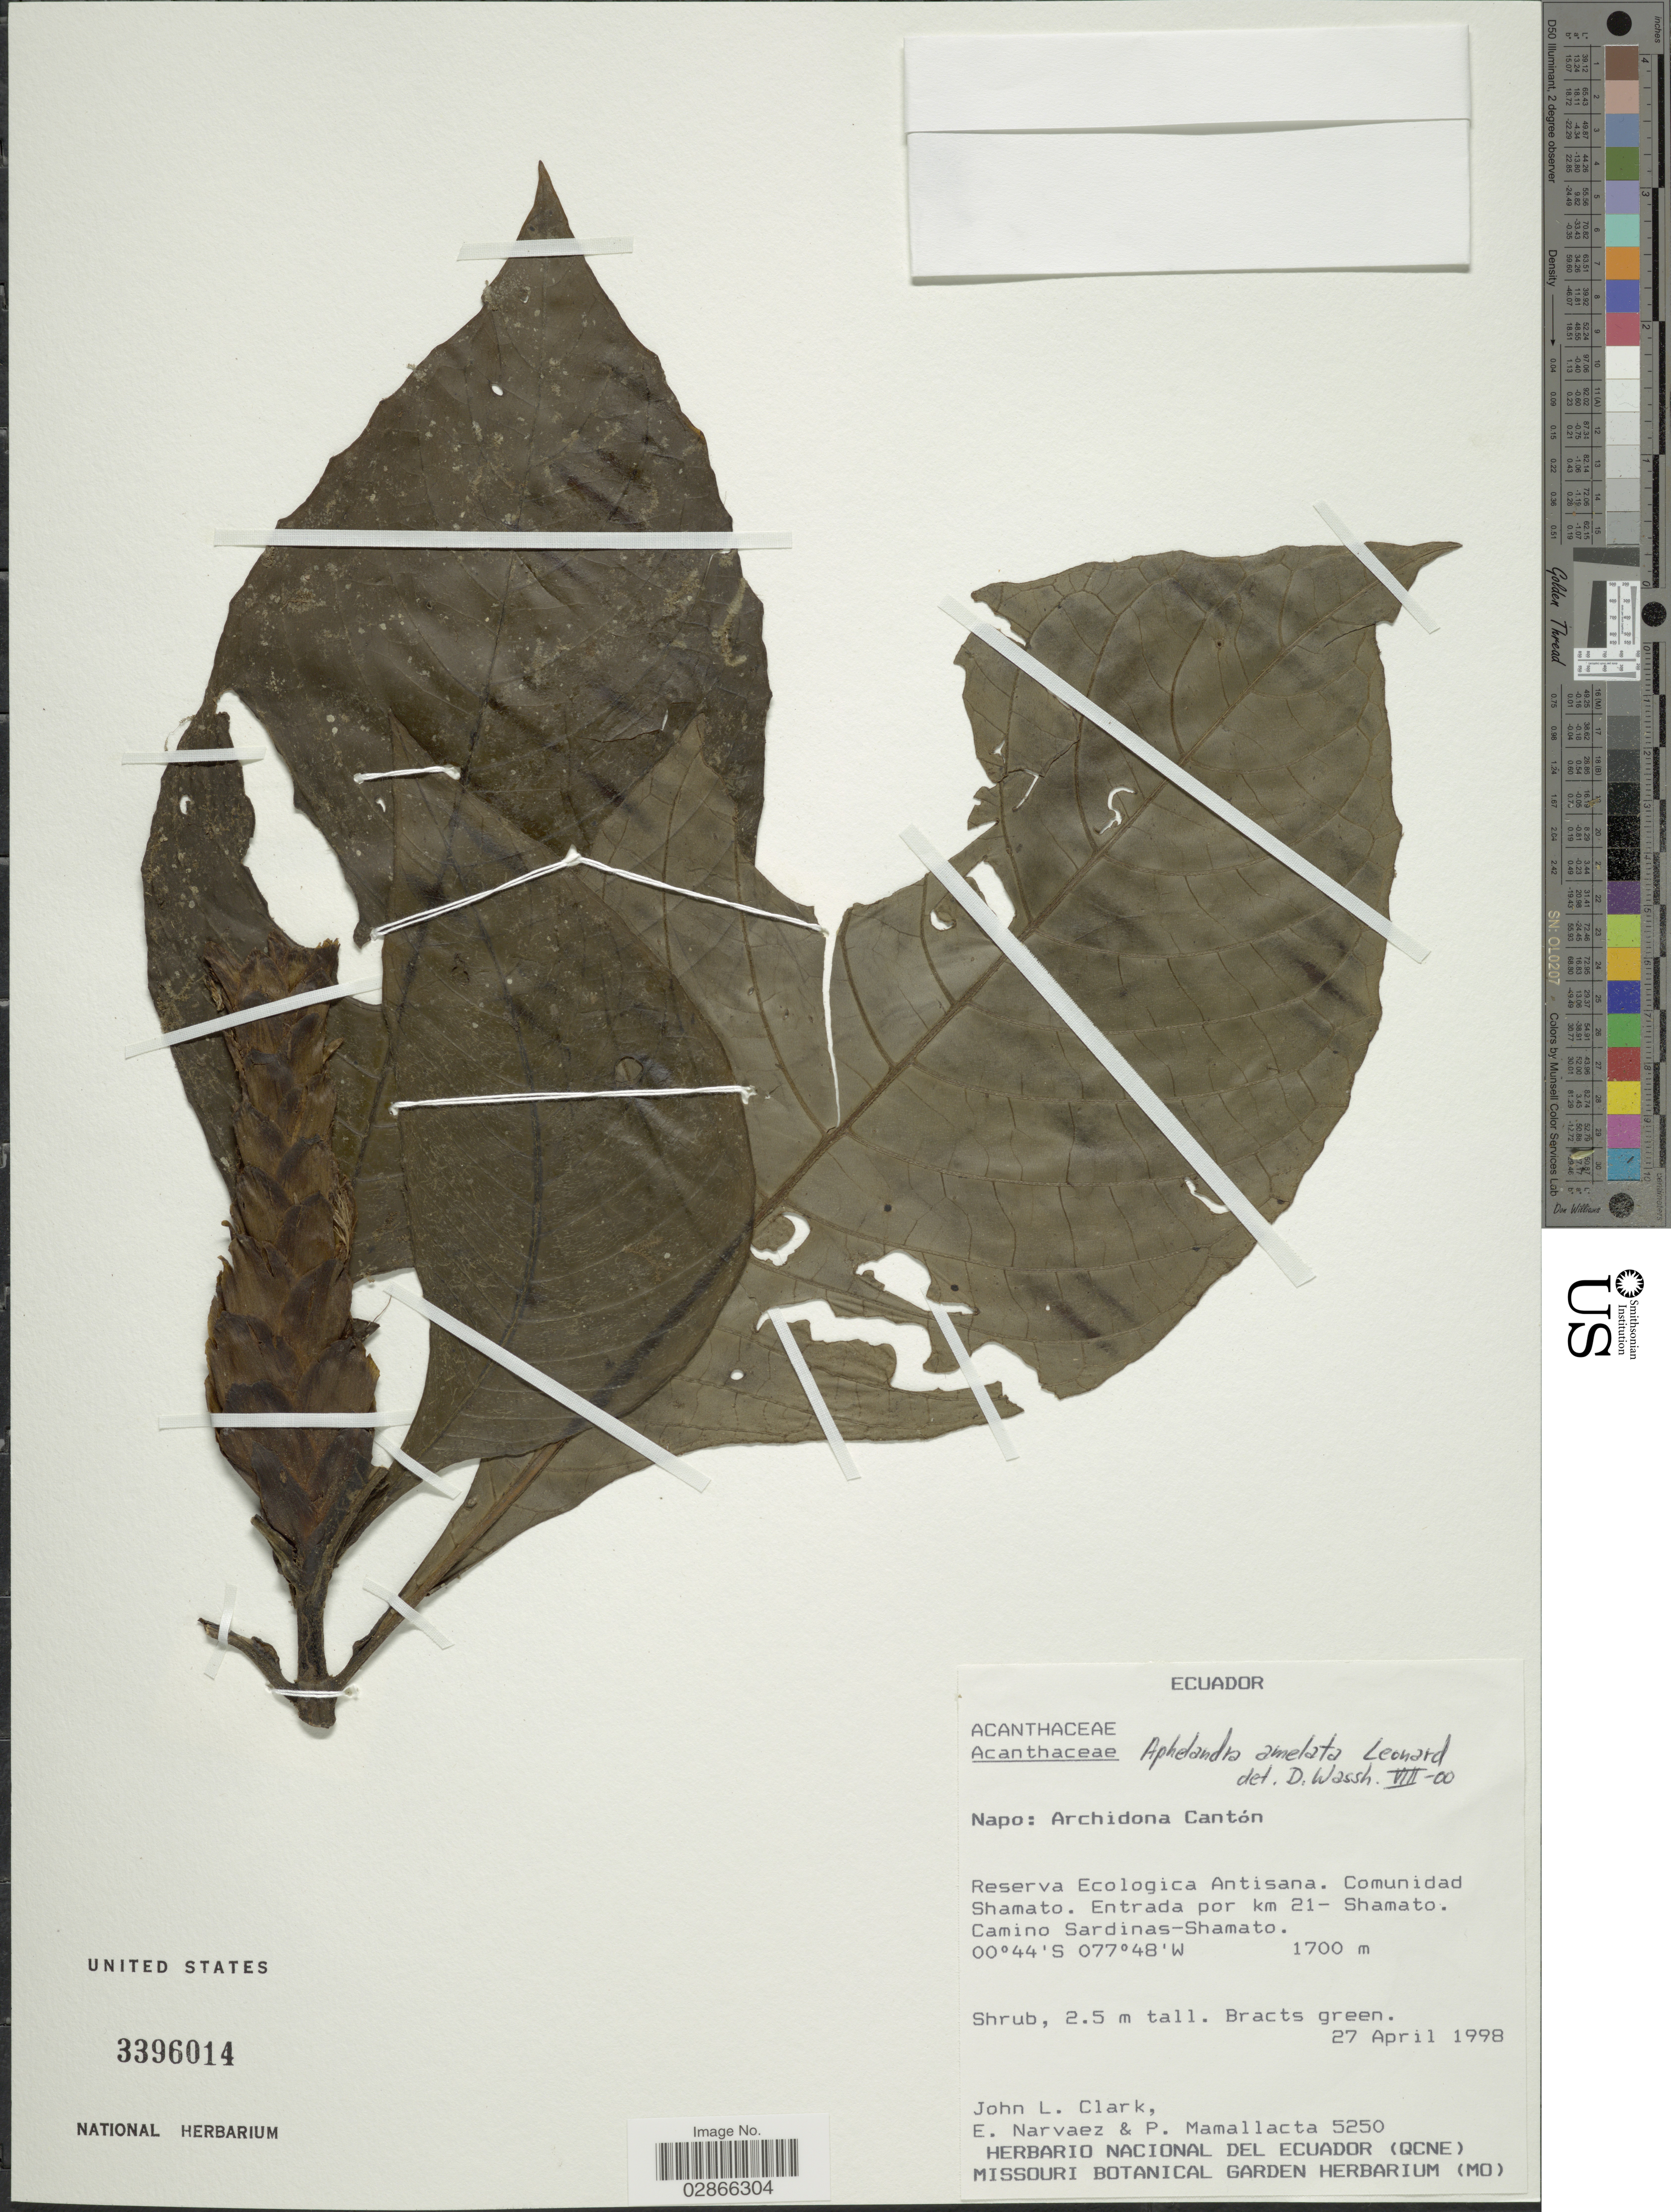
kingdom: Plantae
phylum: Tracheophyta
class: Magnoliopsida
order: Lamiales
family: Acanthaceae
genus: Aphelandra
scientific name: Aphelandra ameleta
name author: Leonard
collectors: J. L. Clark, E. Narváez & P. Mamallacta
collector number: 5250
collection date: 1998-04-27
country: Ecuador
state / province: Napo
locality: Archidona Cantón. Reserva Ecologica Antisana. Comunidad Shamato. Entrada por km 21- Shamato. Camino Sardinas-Shamato.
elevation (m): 1700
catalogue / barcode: US 3396014